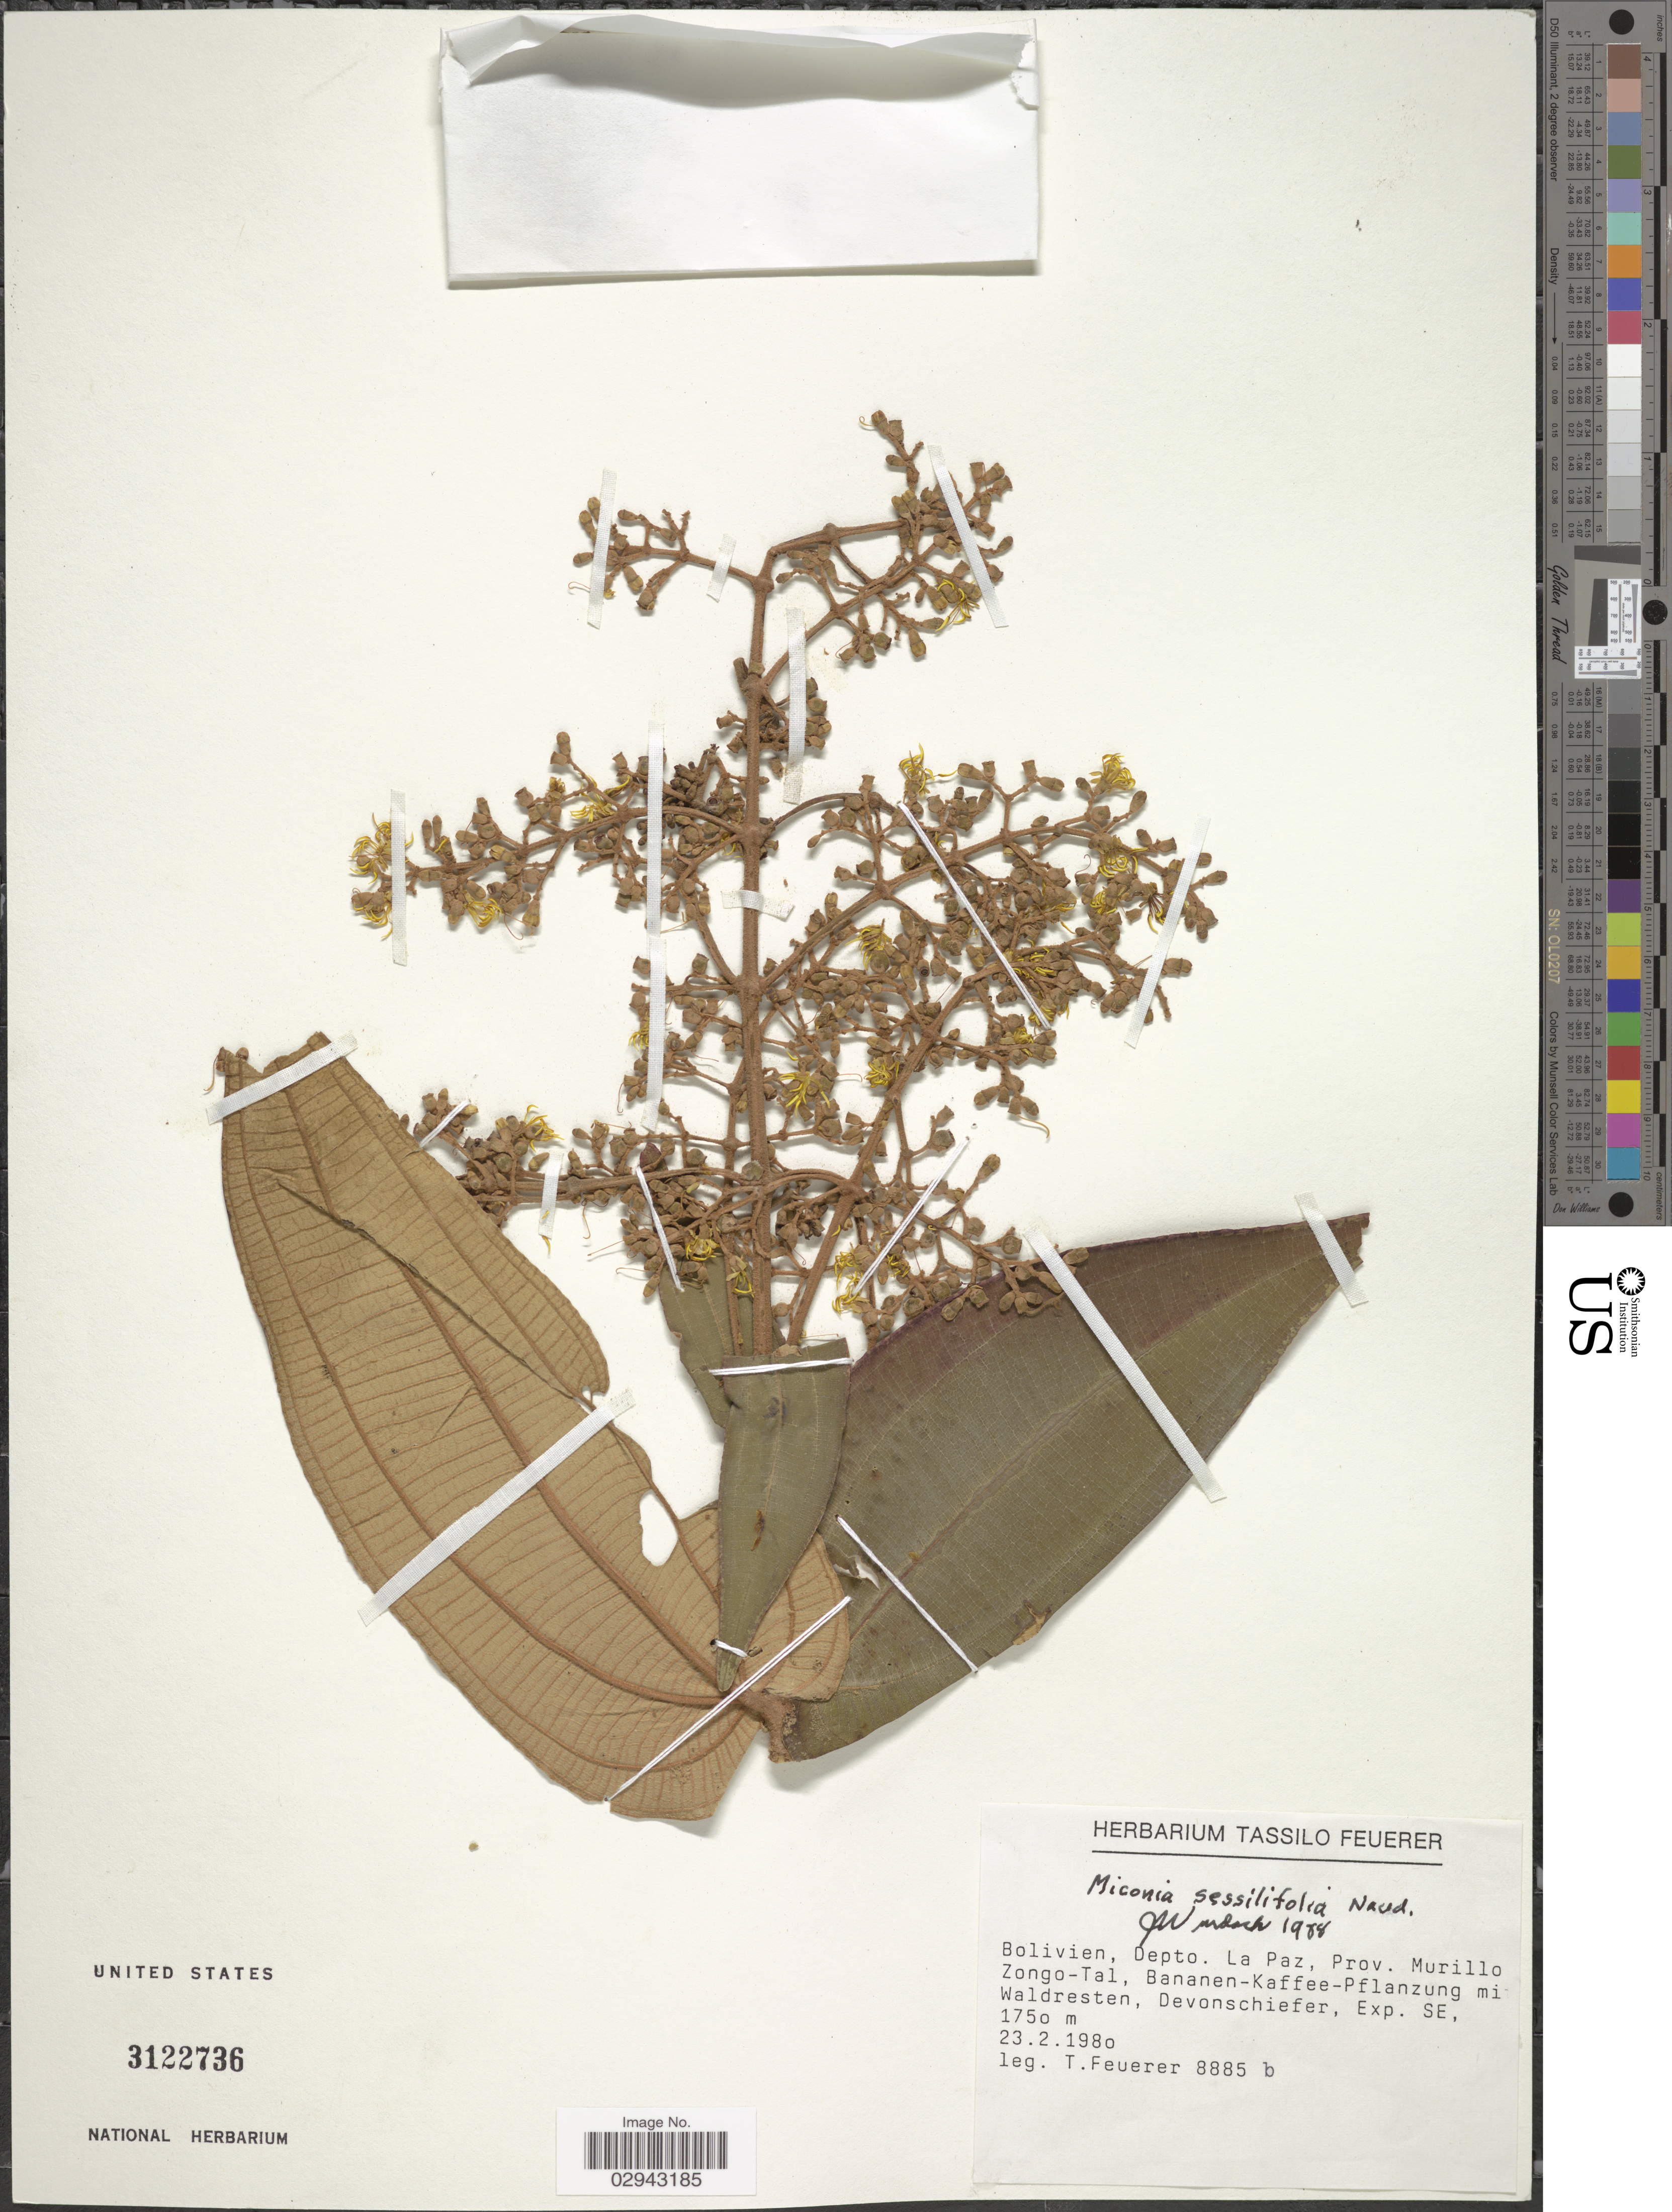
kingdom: Plantae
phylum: Tracheophyta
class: Magnoliopsida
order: Myrtales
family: Melastomataceae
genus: Miconia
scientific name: Miconia subsessilifolia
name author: Wurdack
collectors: T. Feuerer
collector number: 8885b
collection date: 1980-02-23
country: Bolivia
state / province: La Paz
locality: Depto. La Paz, Prov. Murillo, Zongo-Tal, Bananen-Kaffee-Pflanzung mi Waldresten, Devonschiefer, Exp. SE.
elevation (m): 1750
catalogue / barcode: US 3122736